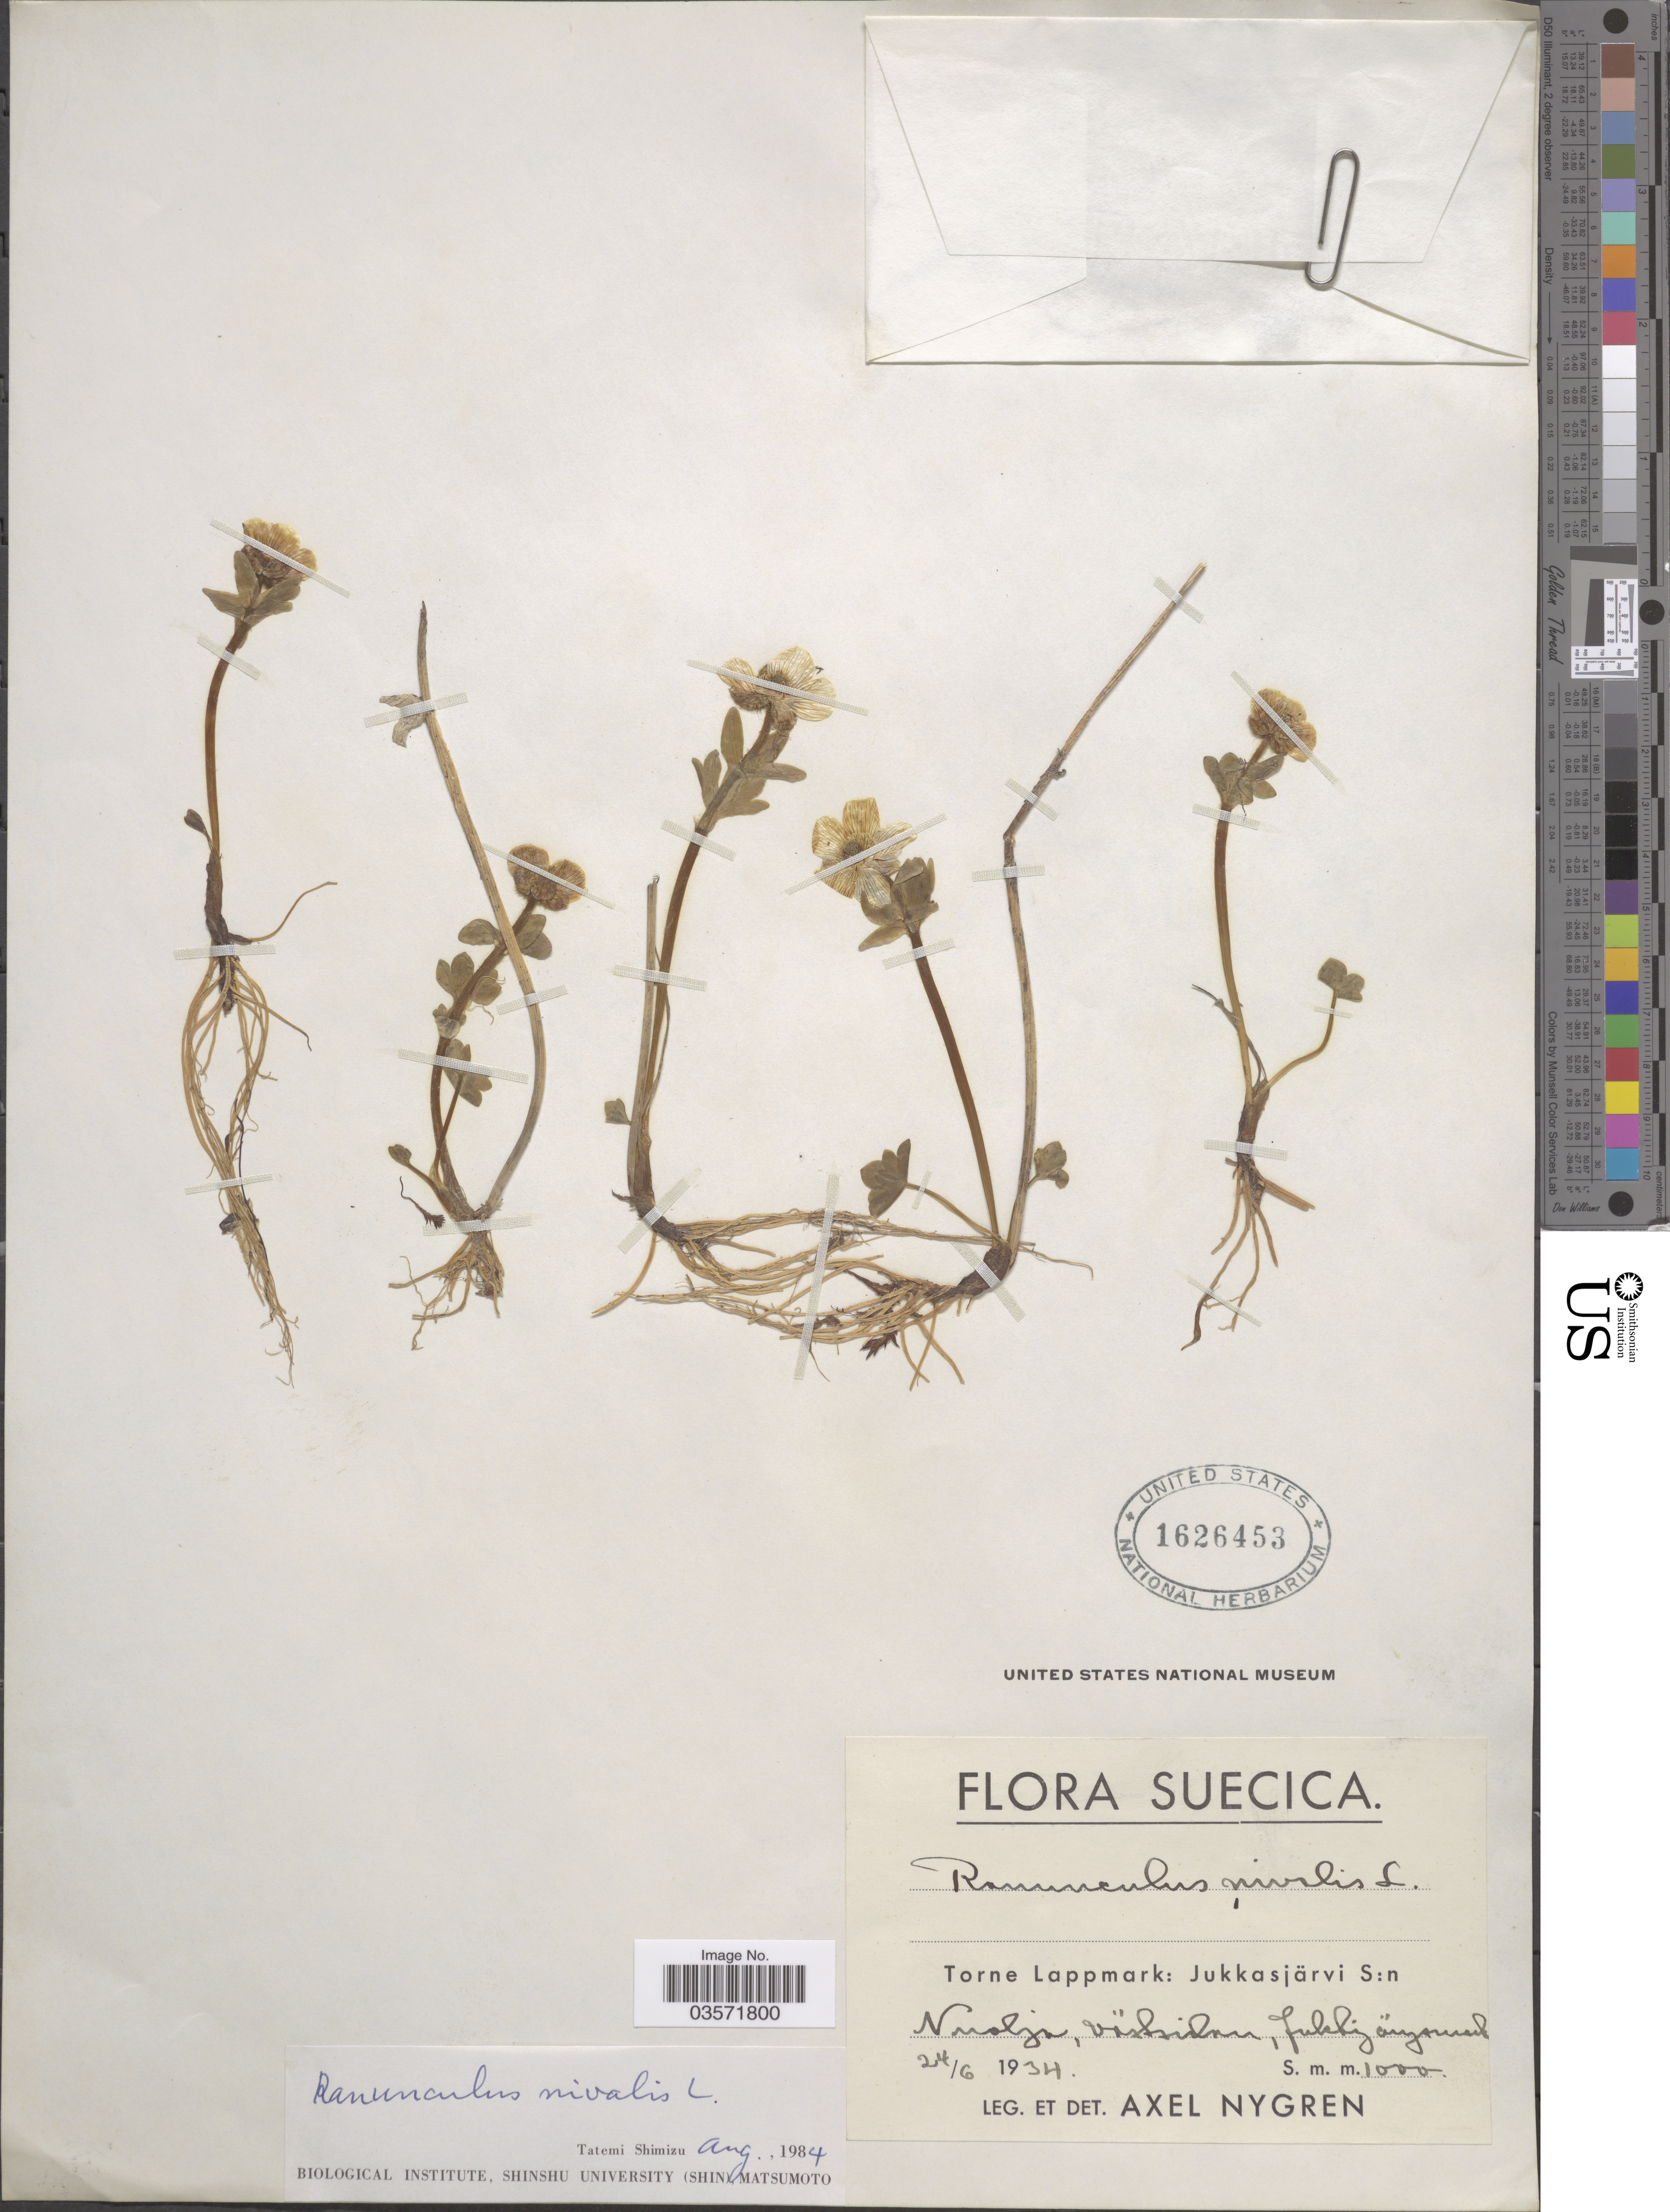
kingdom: Plantae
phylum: Tracheophyta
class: Magnoliopsida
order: Ranunculales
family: Ranunculaceae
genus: Ranunculus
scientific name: Ranunculus nivalis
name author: L.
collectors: A. Nygren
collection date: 1934-06-24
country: Sweden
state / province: Norrbotten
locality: Suecica. Torn Lappmark: Jukkasjärvi S:n Nuolja.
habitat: vastsidan [interpreted], fuktigangsund.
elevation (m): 1000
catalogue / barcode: US 1626453